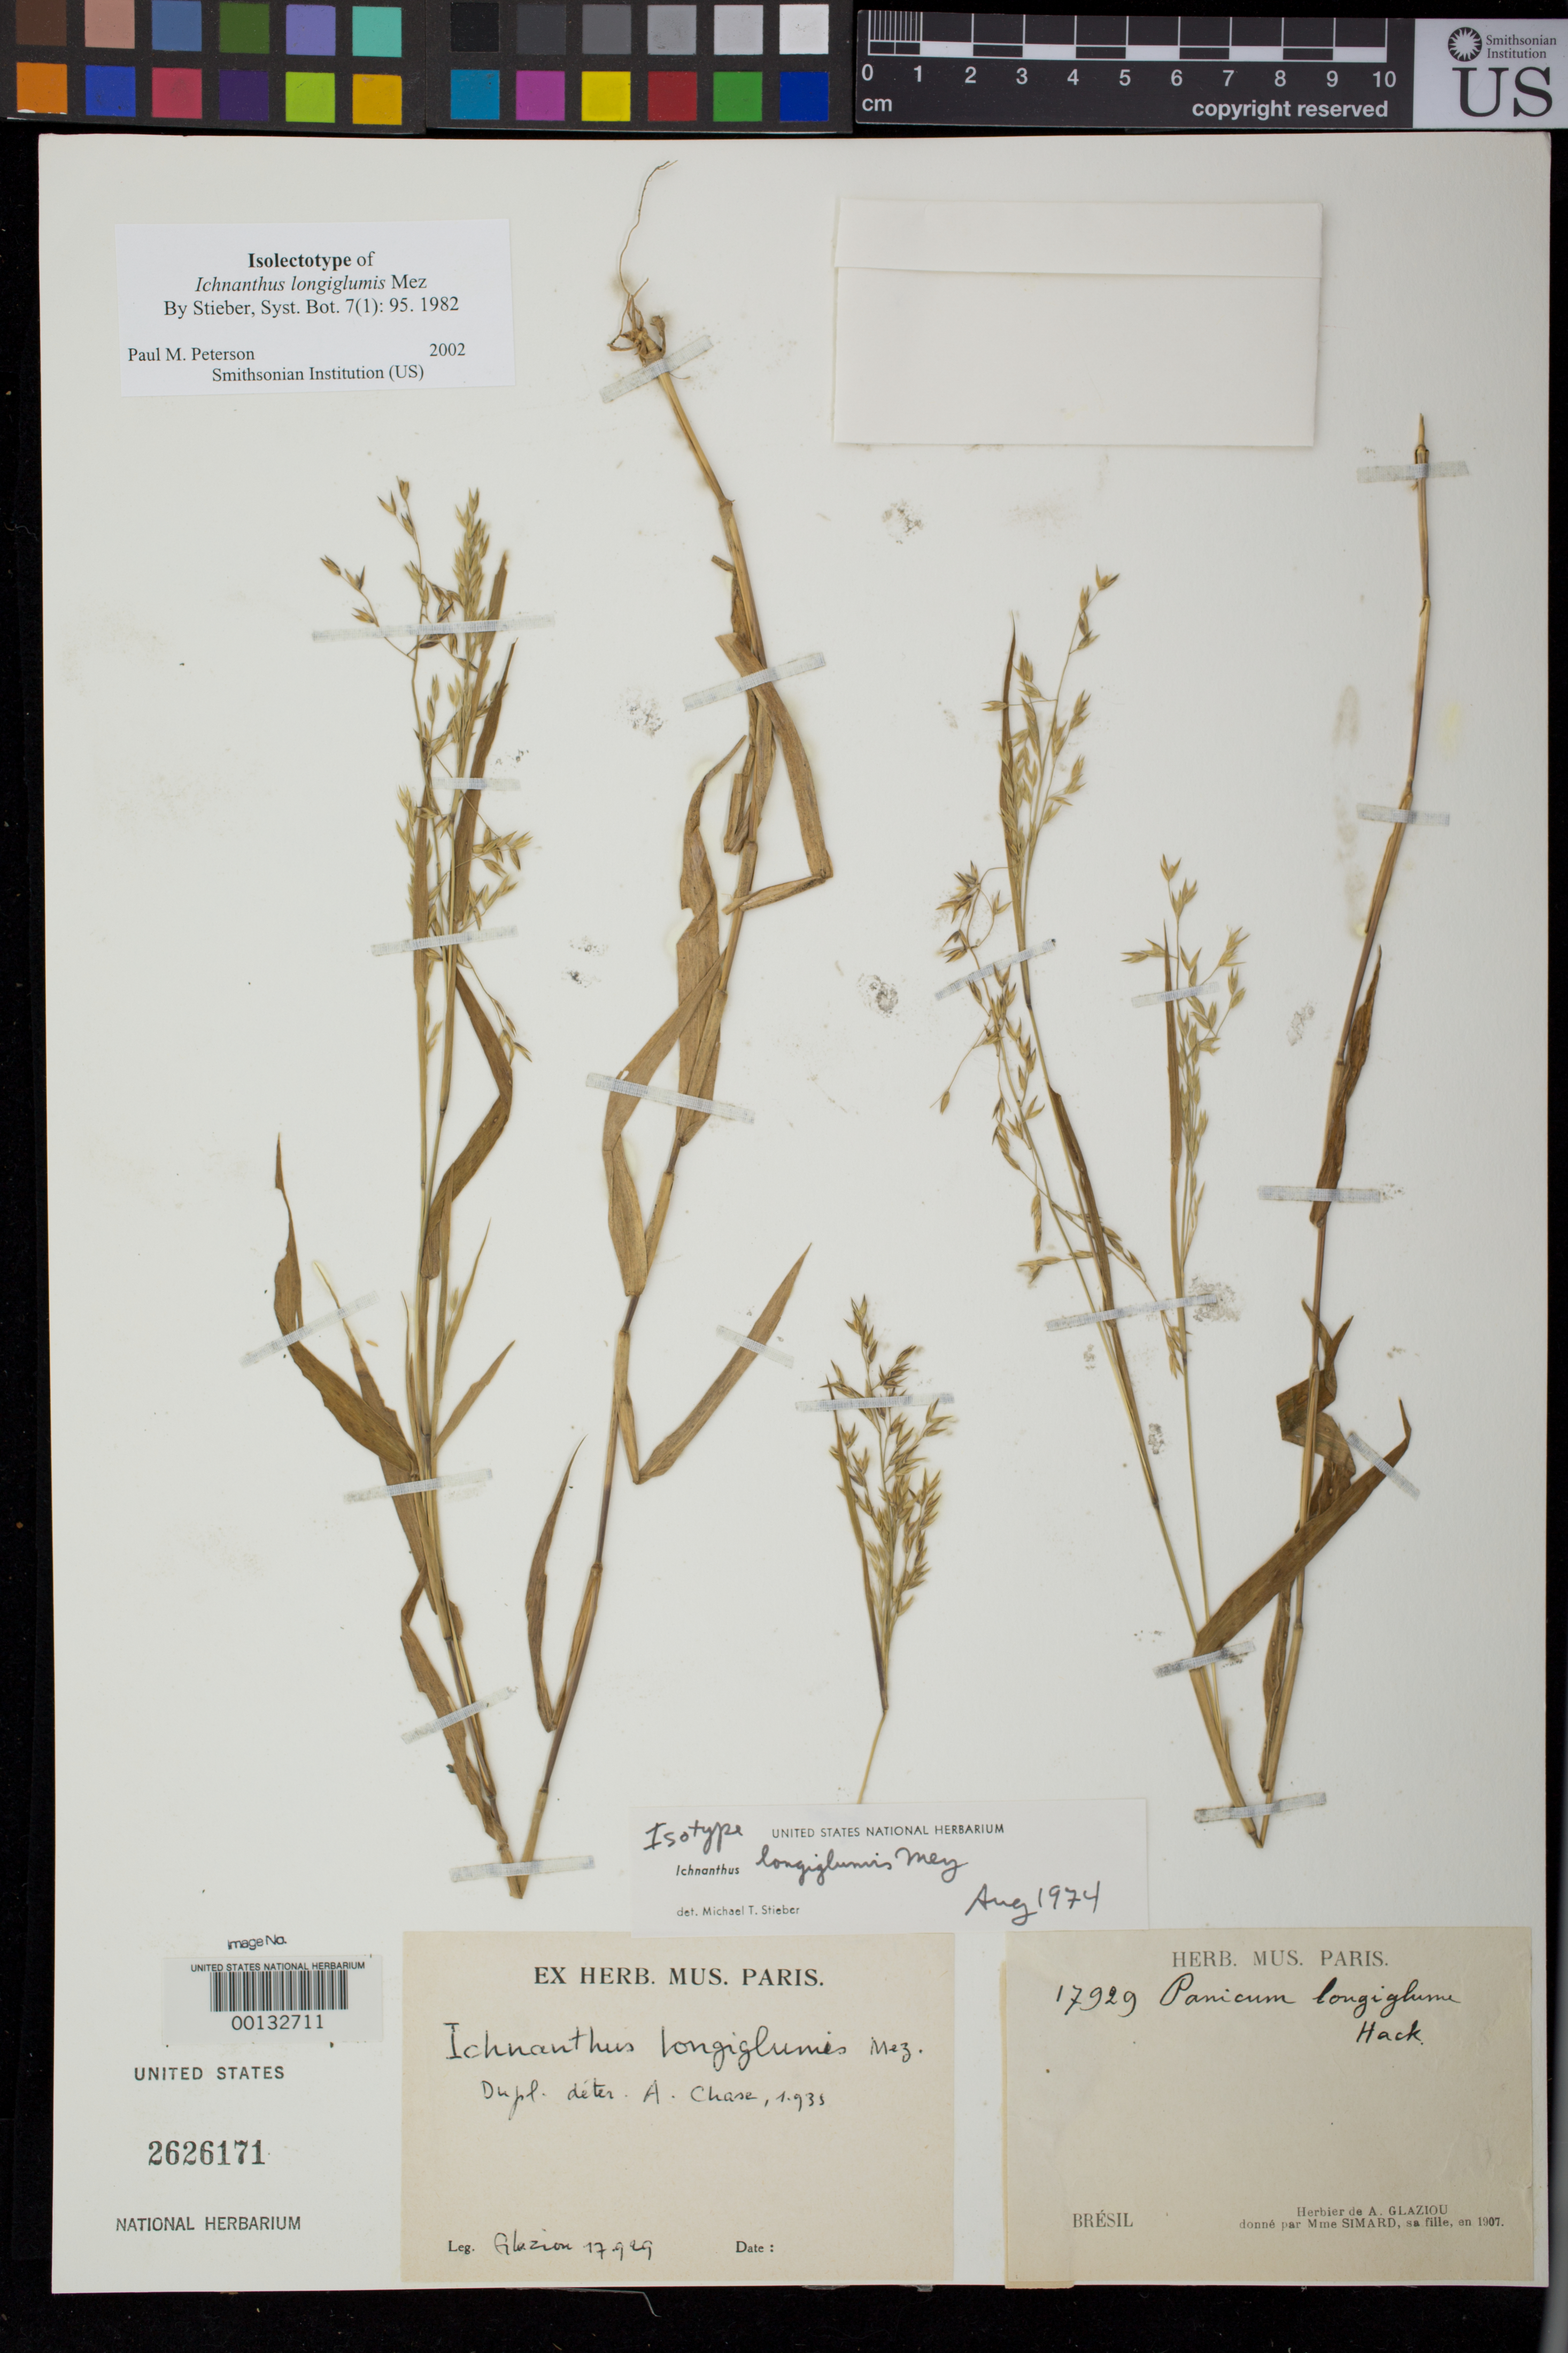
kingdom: Plantae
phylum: Tracheophyta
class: Liliopsida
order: Poales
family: Poaceae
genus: Ichnanthus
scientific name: Ichnanthus longiglumis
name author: Mez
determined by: Peterson, Paul M., (BOT), Smithsonian Institution - National Museum of Natural History (UNITED STATES)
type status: Isosyntype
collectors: A. F. M. Glaziou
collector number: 17929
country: Brazil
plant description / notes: Note: although all US sheets of Glaziou 17929 are cited & annotated "isolectotype", different sheets bear 2 different localities: Minas Gerais & Rio de Janeiro. Steiber cites the lectotype (B) as "Brazil, Rio de Janeiro, Pico de Itabira, among rocks, 21 Dec 1888, Glaziou 17929". [But note that Itabira is in Minas Gerais, not Rio de Janeiro.] The only US sheet with a collection date (USNH 1280067) has a different collection date (21 Oct. 1888) than the lectotype.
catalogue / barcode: US 2626171